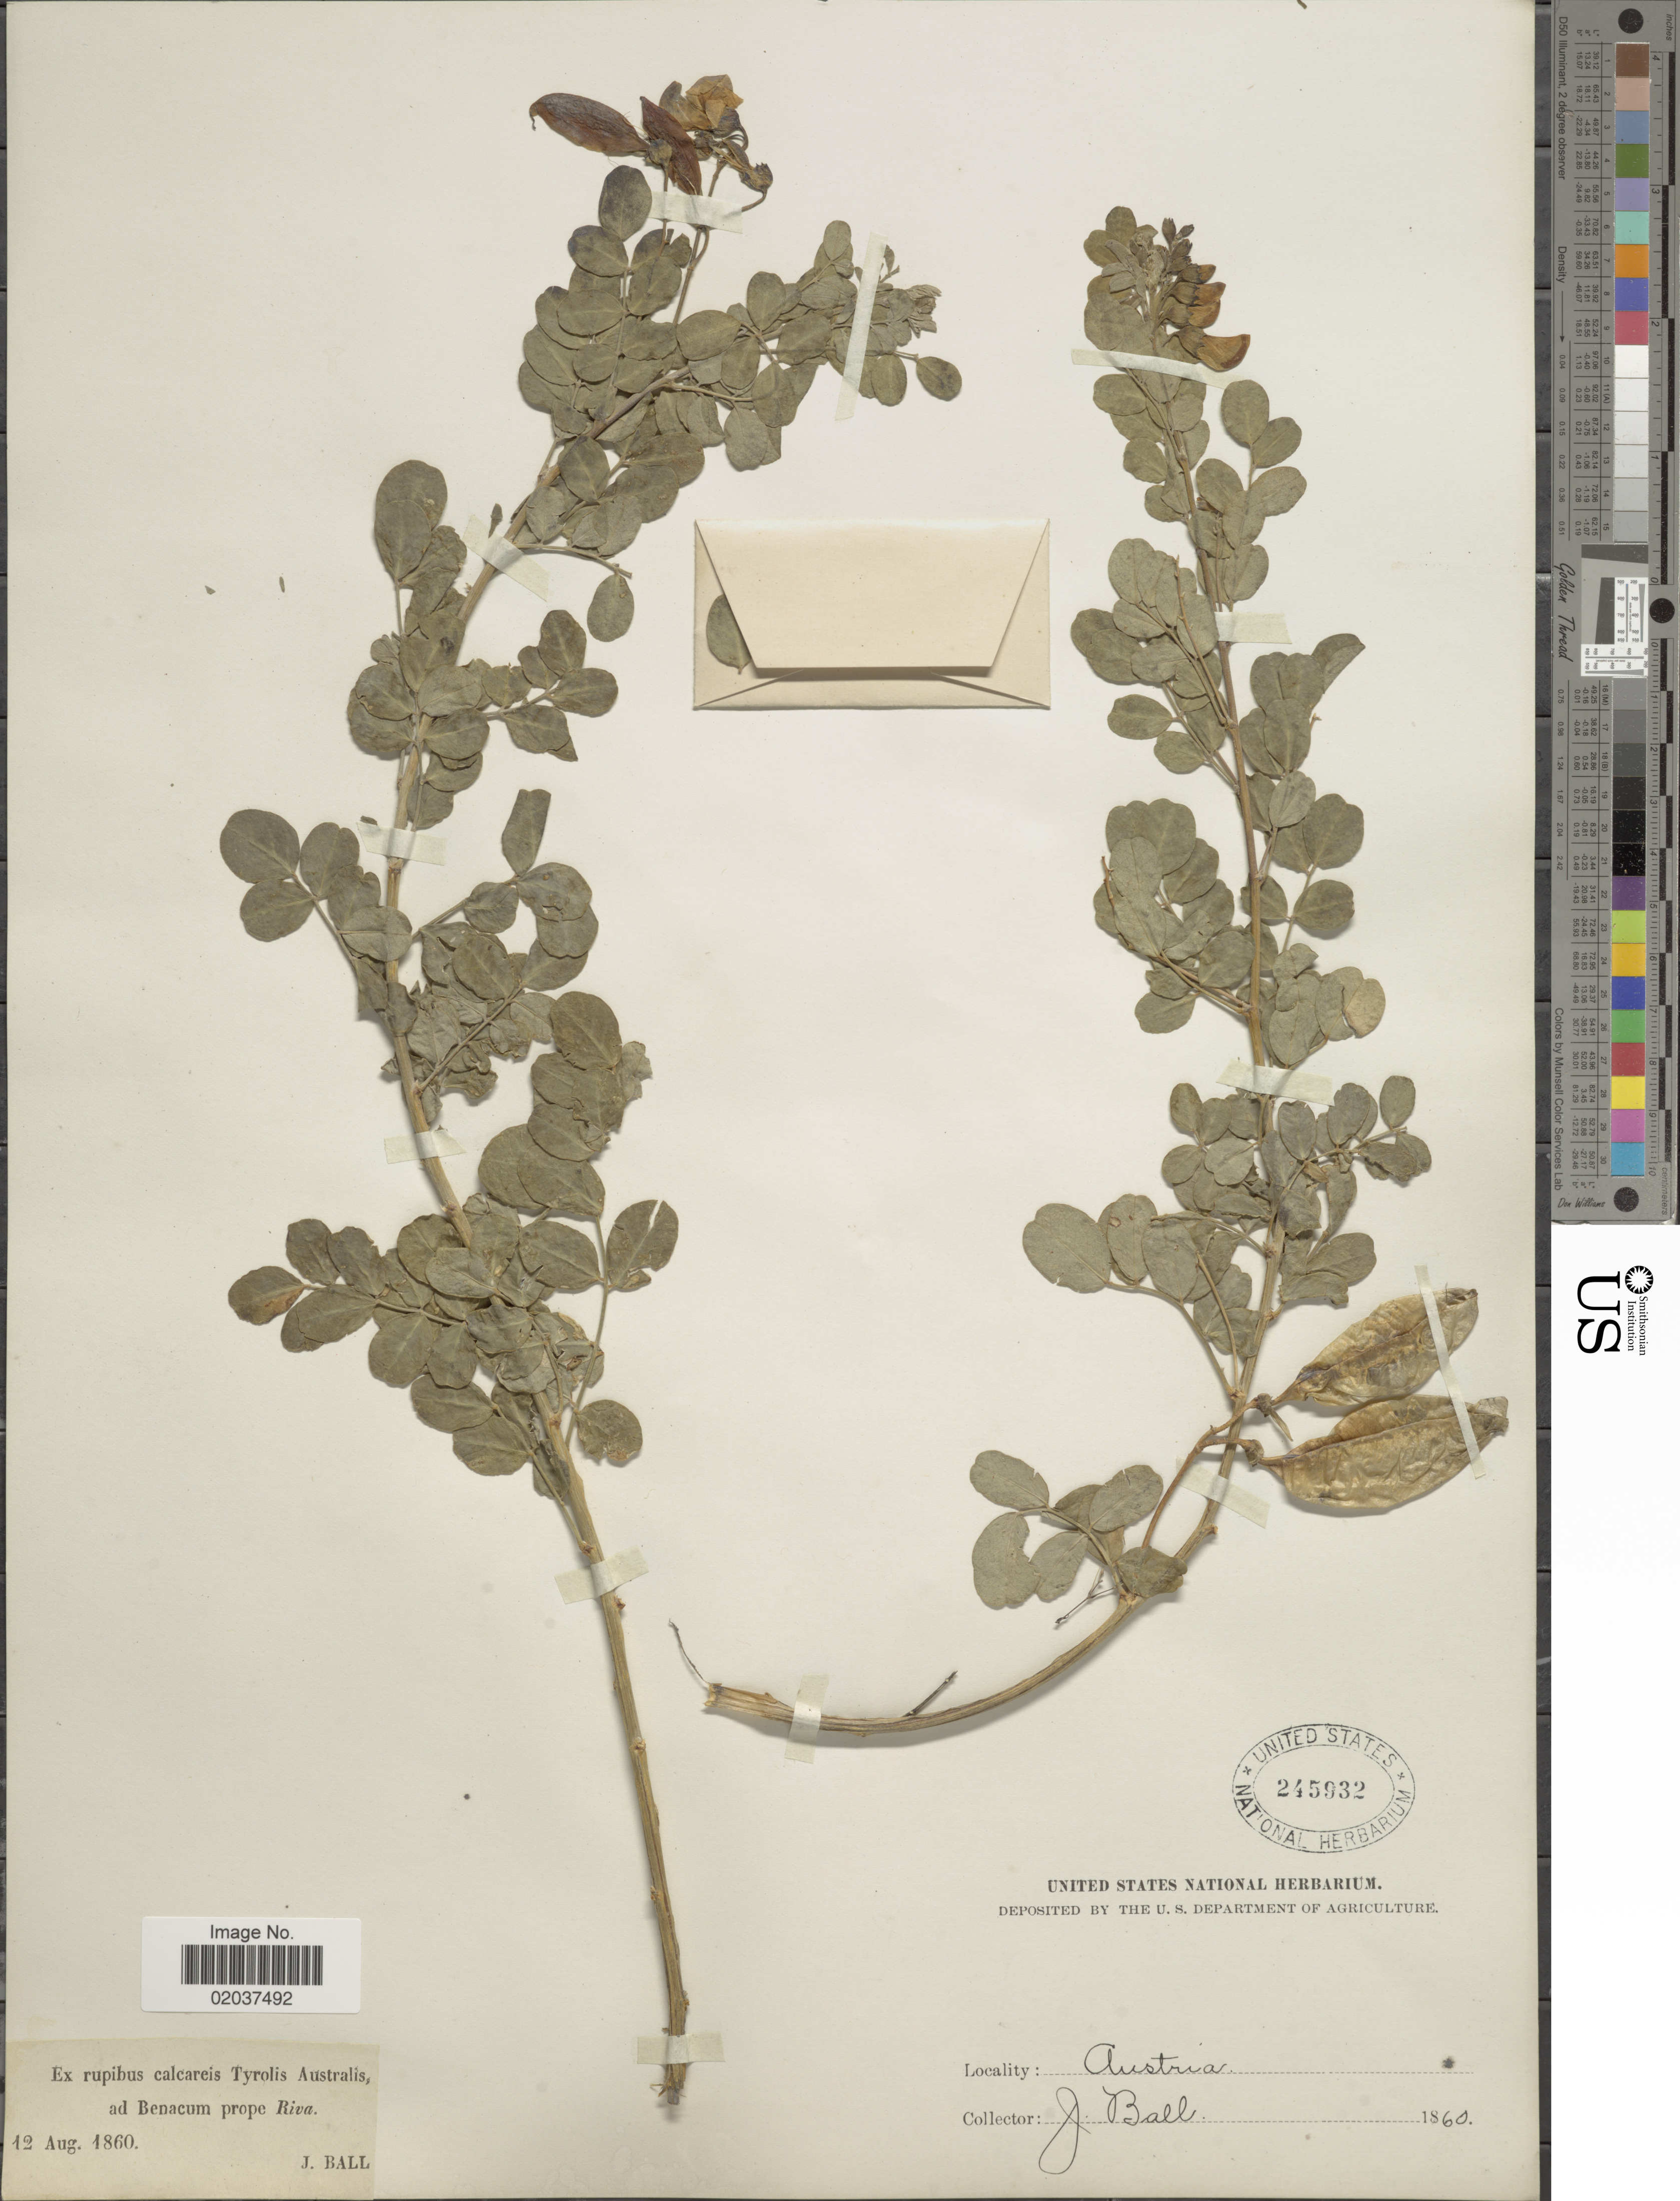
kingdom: Plantae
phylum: Tracheophyta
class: Magnoliopsida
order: Fabales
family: Fabaceae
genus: Astragalus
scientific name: Astragalus sp.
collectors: J. Ball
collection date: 1860-08-12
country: Austria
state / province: Tirol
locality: Tyrolis Australis, as Benecum prope Riva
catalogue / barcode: US 245932